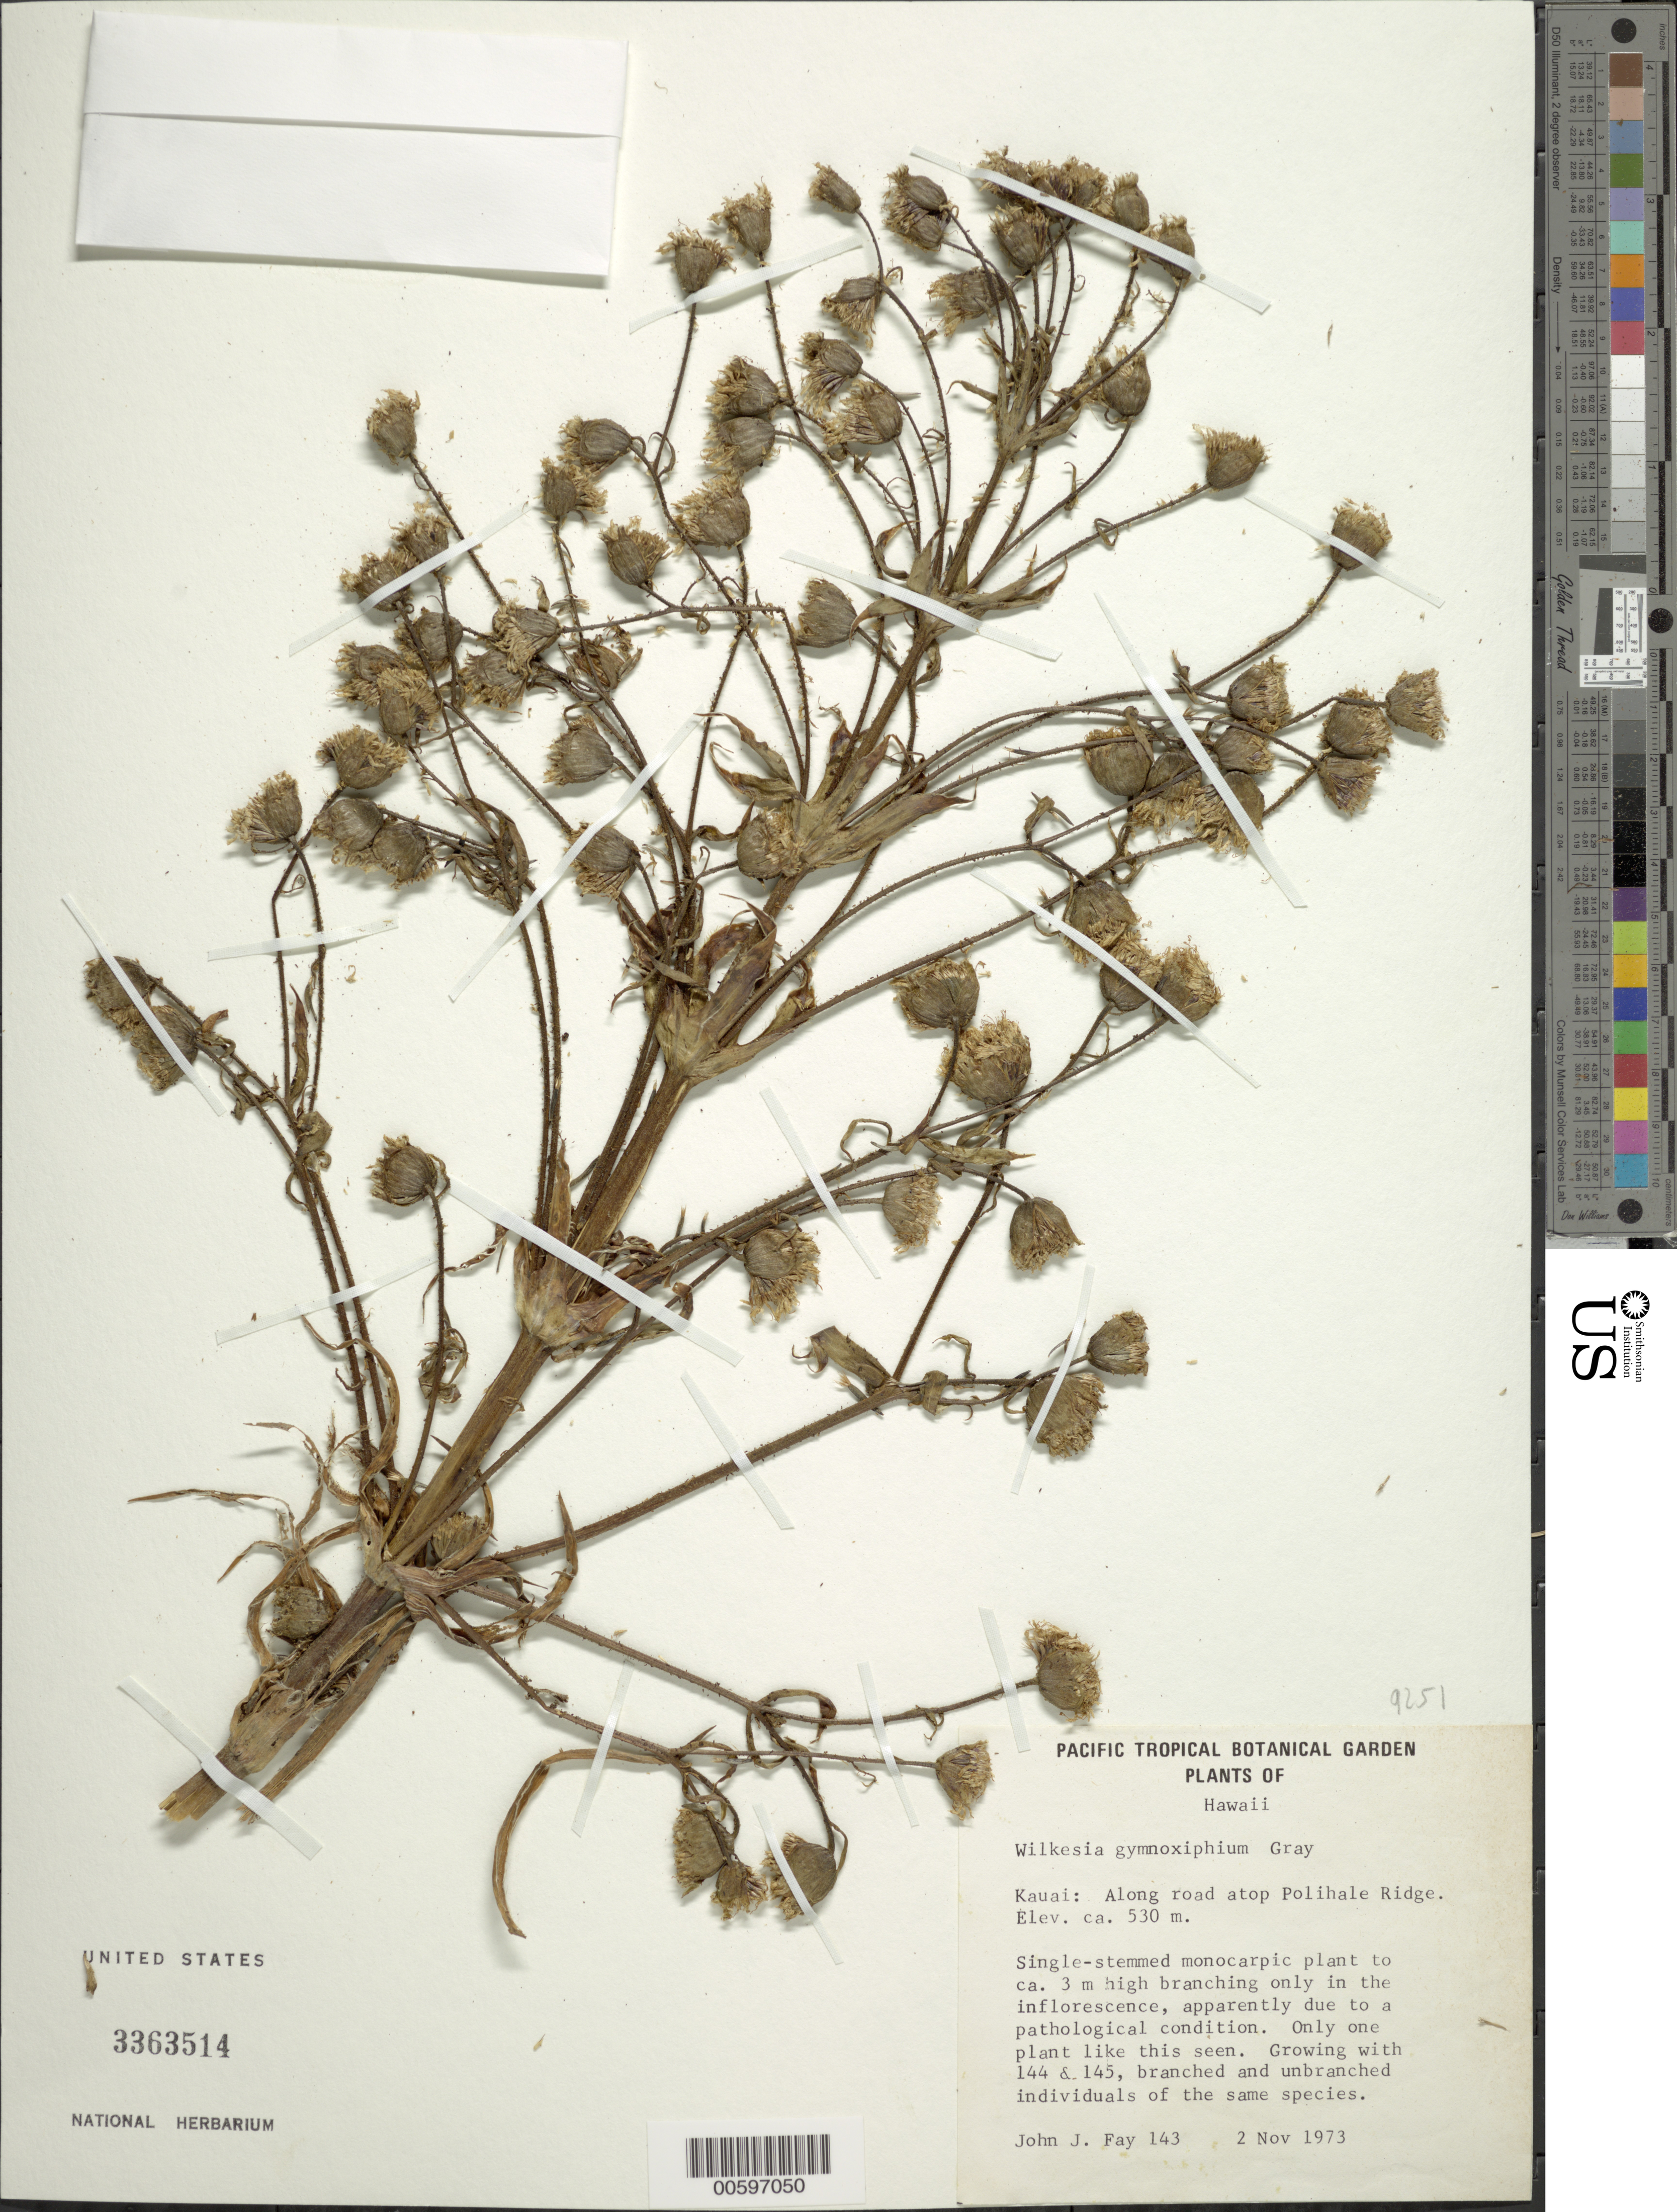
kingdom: Plantae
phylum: Tracheophyta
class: Magnoliopsida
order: Asterales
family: Asteraceae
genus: Wilkesia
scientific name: Wilkesia gymnoxiphium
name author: A. Gray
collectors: J. J. Fay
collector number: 143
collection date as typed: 2 Nov 1973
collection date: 1973-11-02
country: United States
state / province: Hawaii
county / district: Kauai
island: Kaua'i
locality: Along road atop Polihale Ridge.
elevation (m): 530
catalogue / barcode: US 3363514